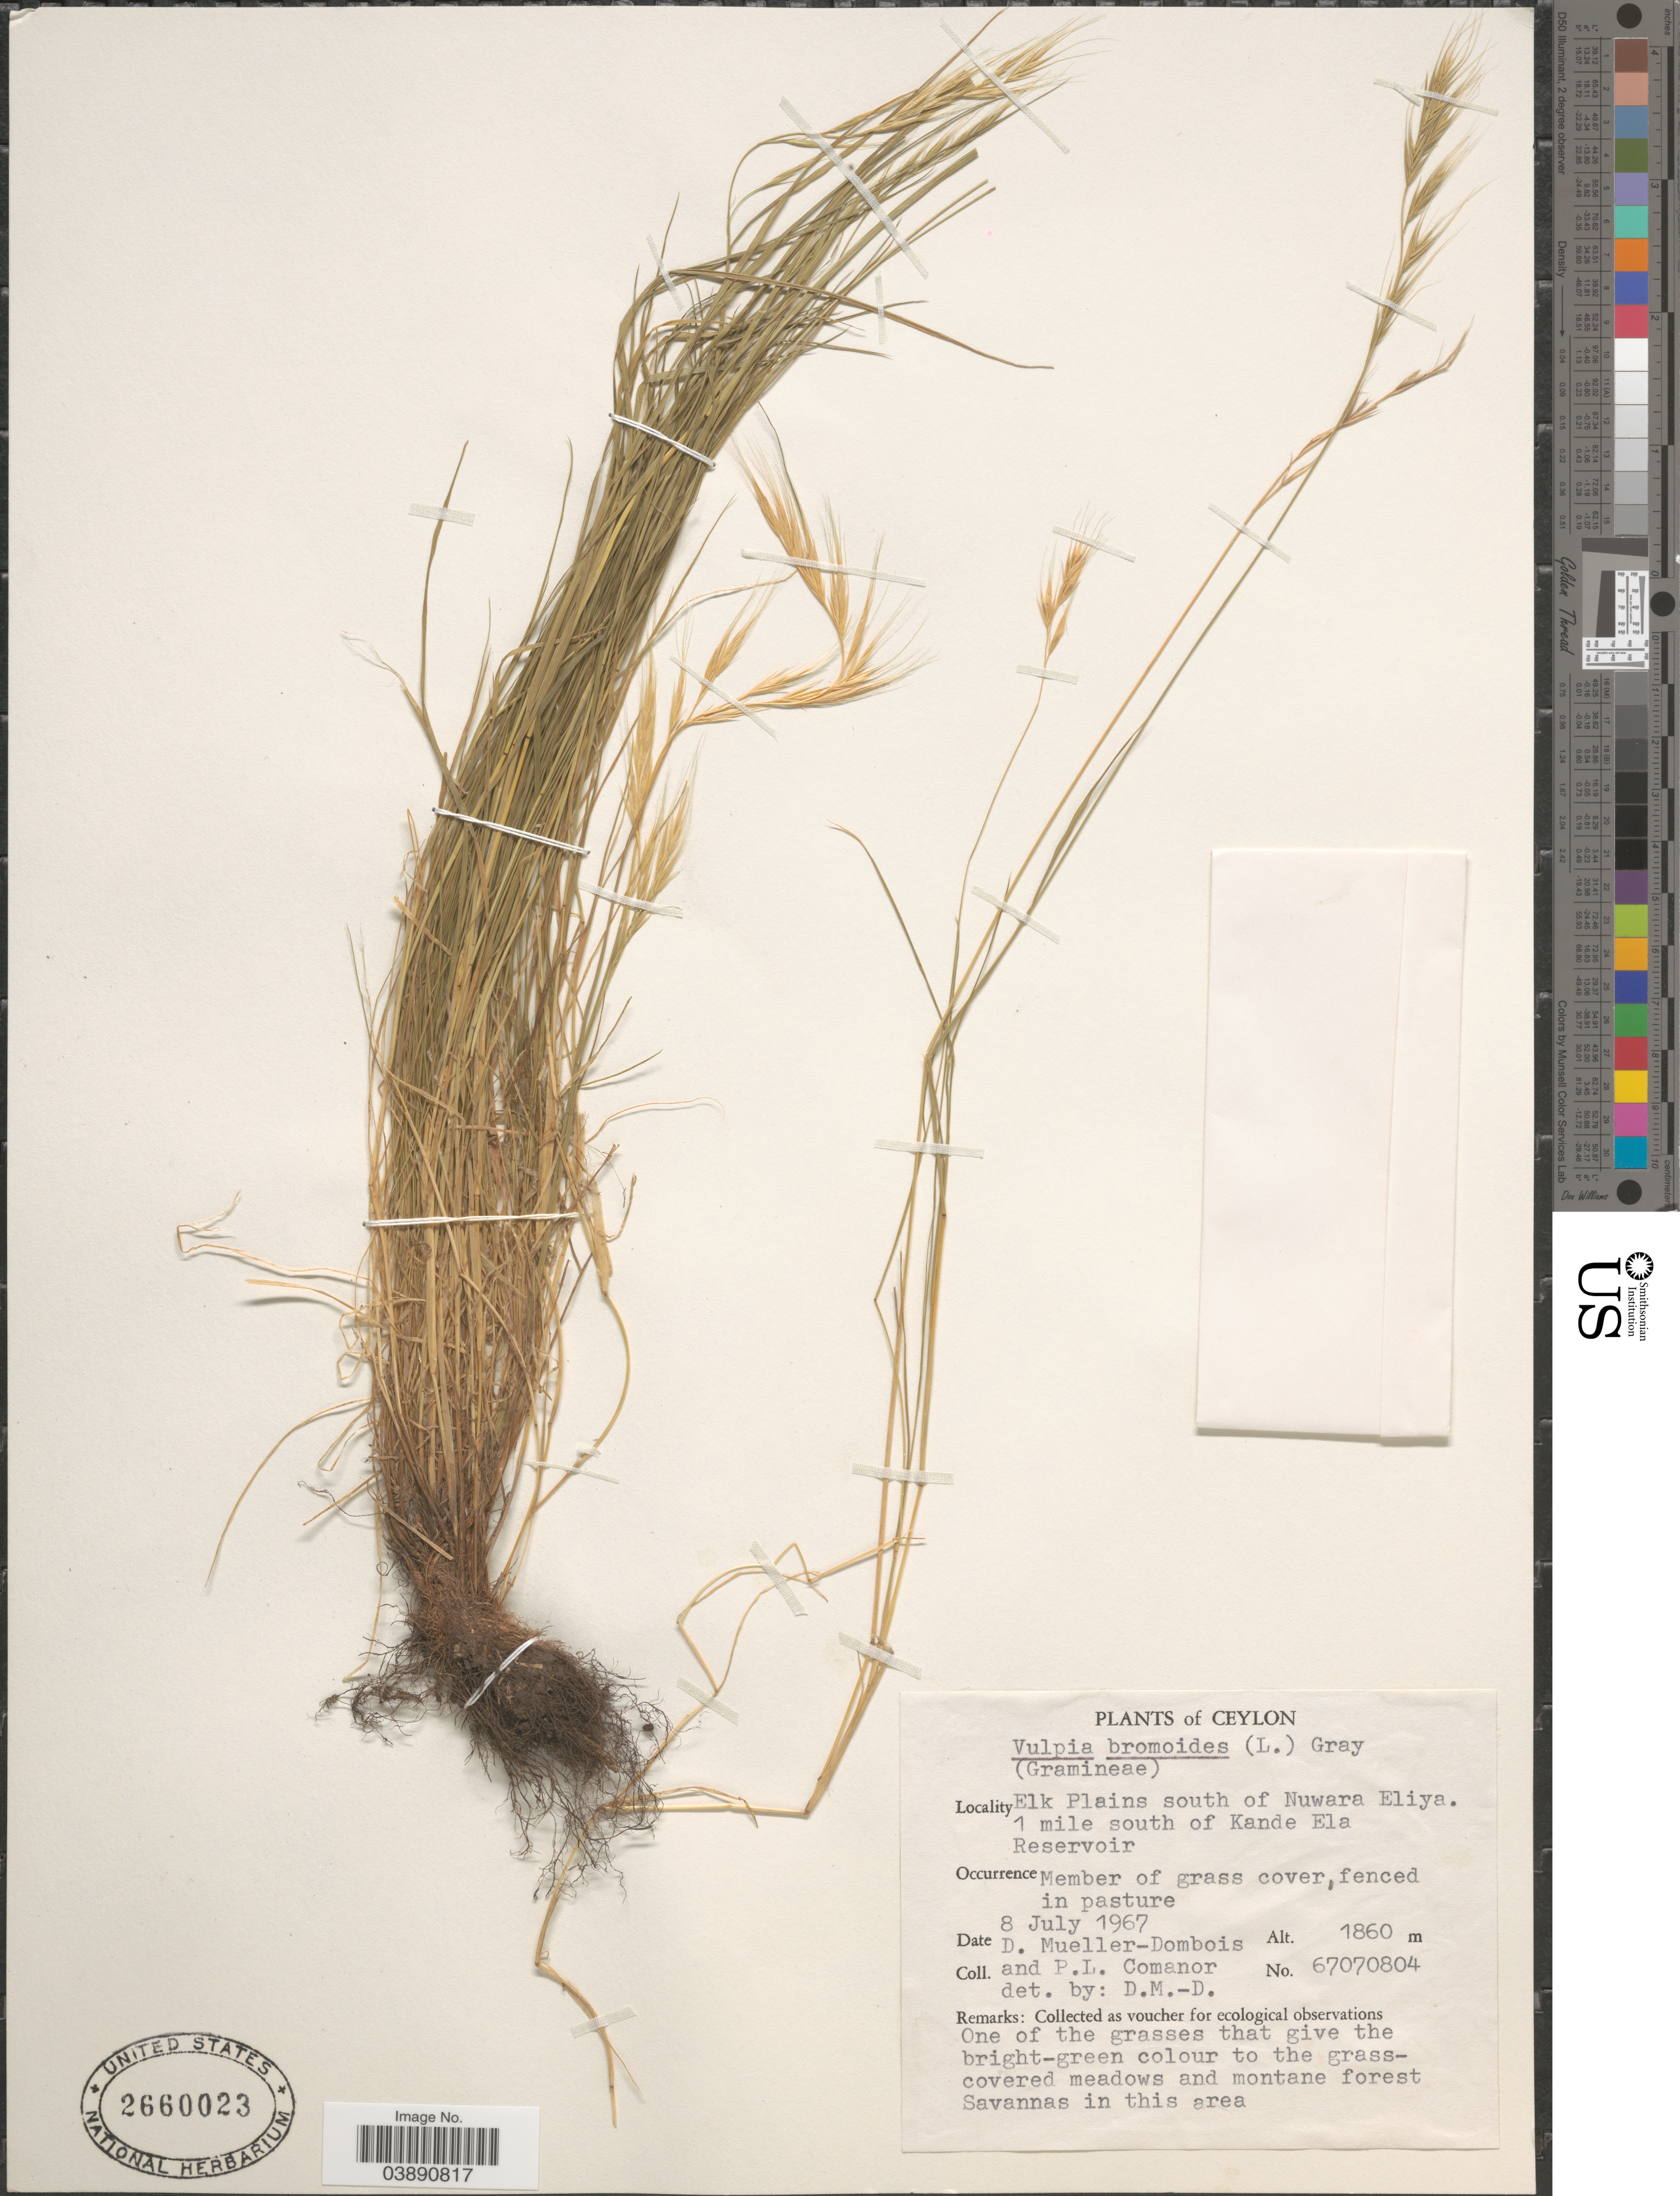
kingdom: Plantae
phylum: Tracheophyta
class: Liliopsida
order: Poales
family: Poaceae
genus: Festuca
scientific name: Festuca bromoides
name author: L.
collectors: D. Mueller-Dombois & P. Comanor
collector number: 67070804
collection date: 1967-07-08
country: Sri Lanka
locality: Ceylon. Elk Plains south of Nuwara Eliya. 1 mile south of Kande Ela Reservoir.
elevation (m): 1860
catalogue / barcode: US 2660023